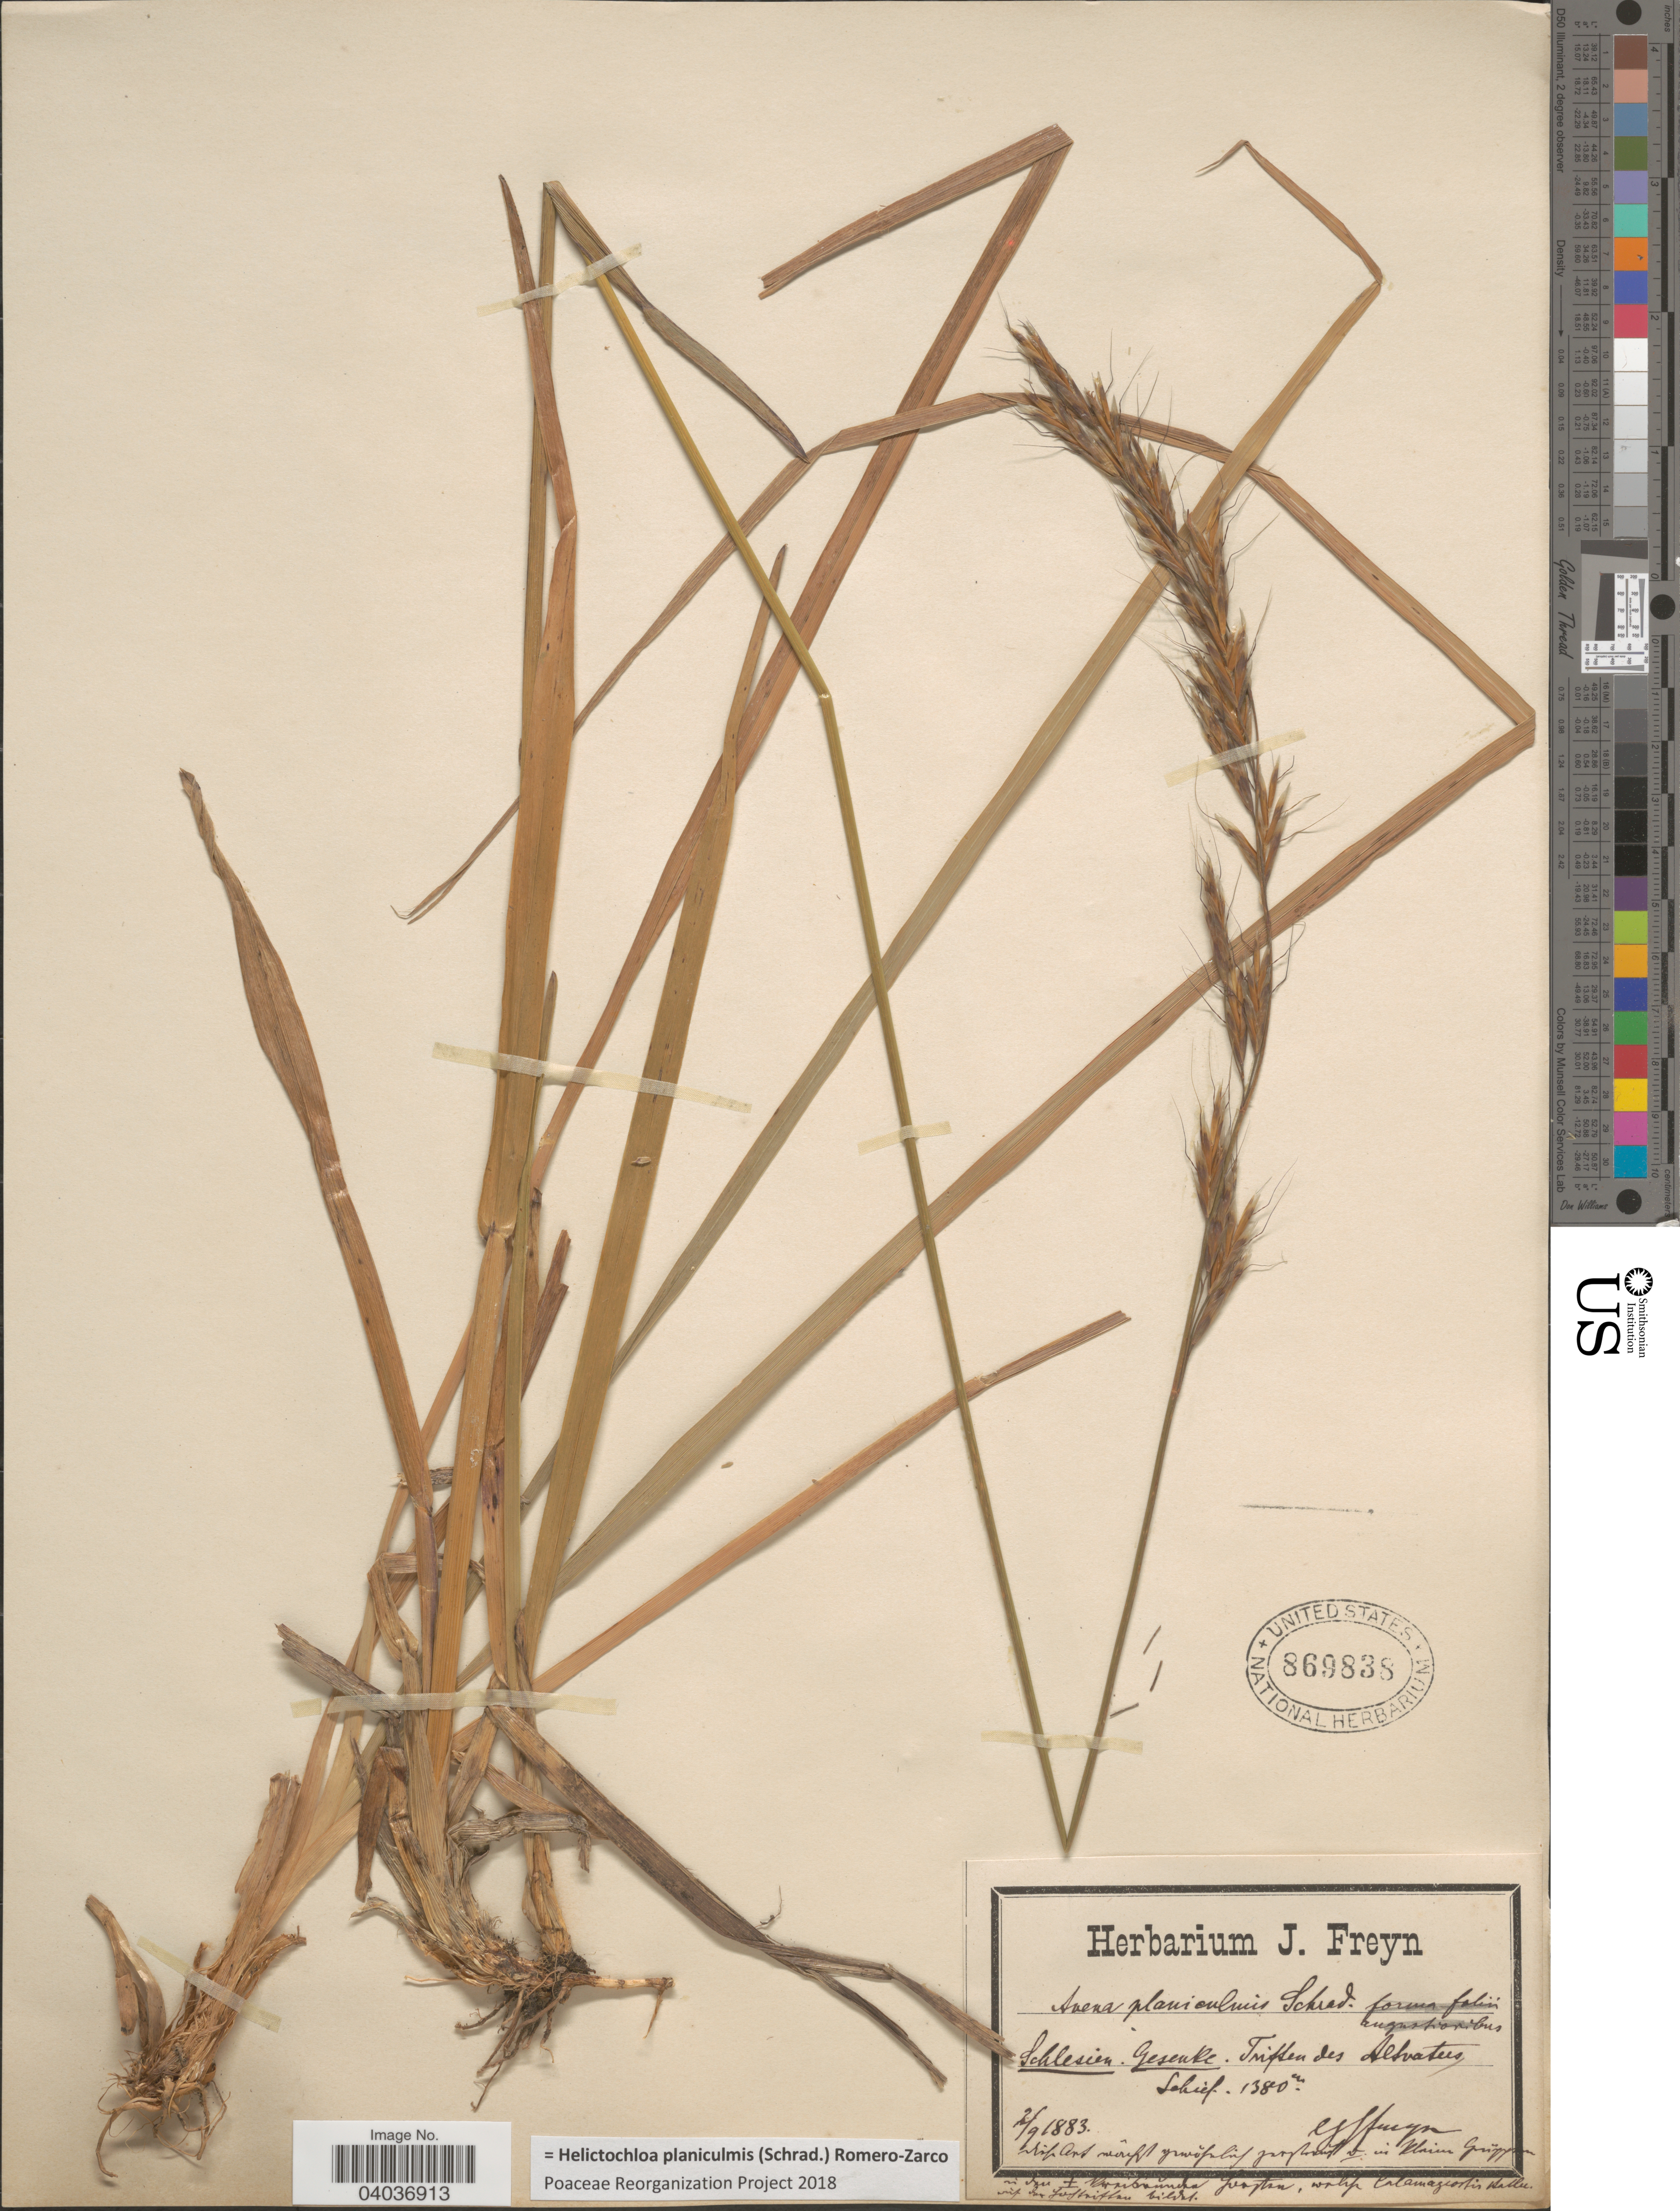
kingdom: Plantae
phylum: Tracheophyta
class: Liliopsida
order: Poales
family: Poaceae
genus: Helictochloa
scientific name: Helictochloa planiculmis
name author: (Schrad.) Romero Zarco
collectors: J. Freyn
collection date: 1883-09-02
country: Poland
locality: Schlesien. Gesenke. Triften des Altvaters, Schief.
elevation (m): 1380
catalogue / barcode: US 869838